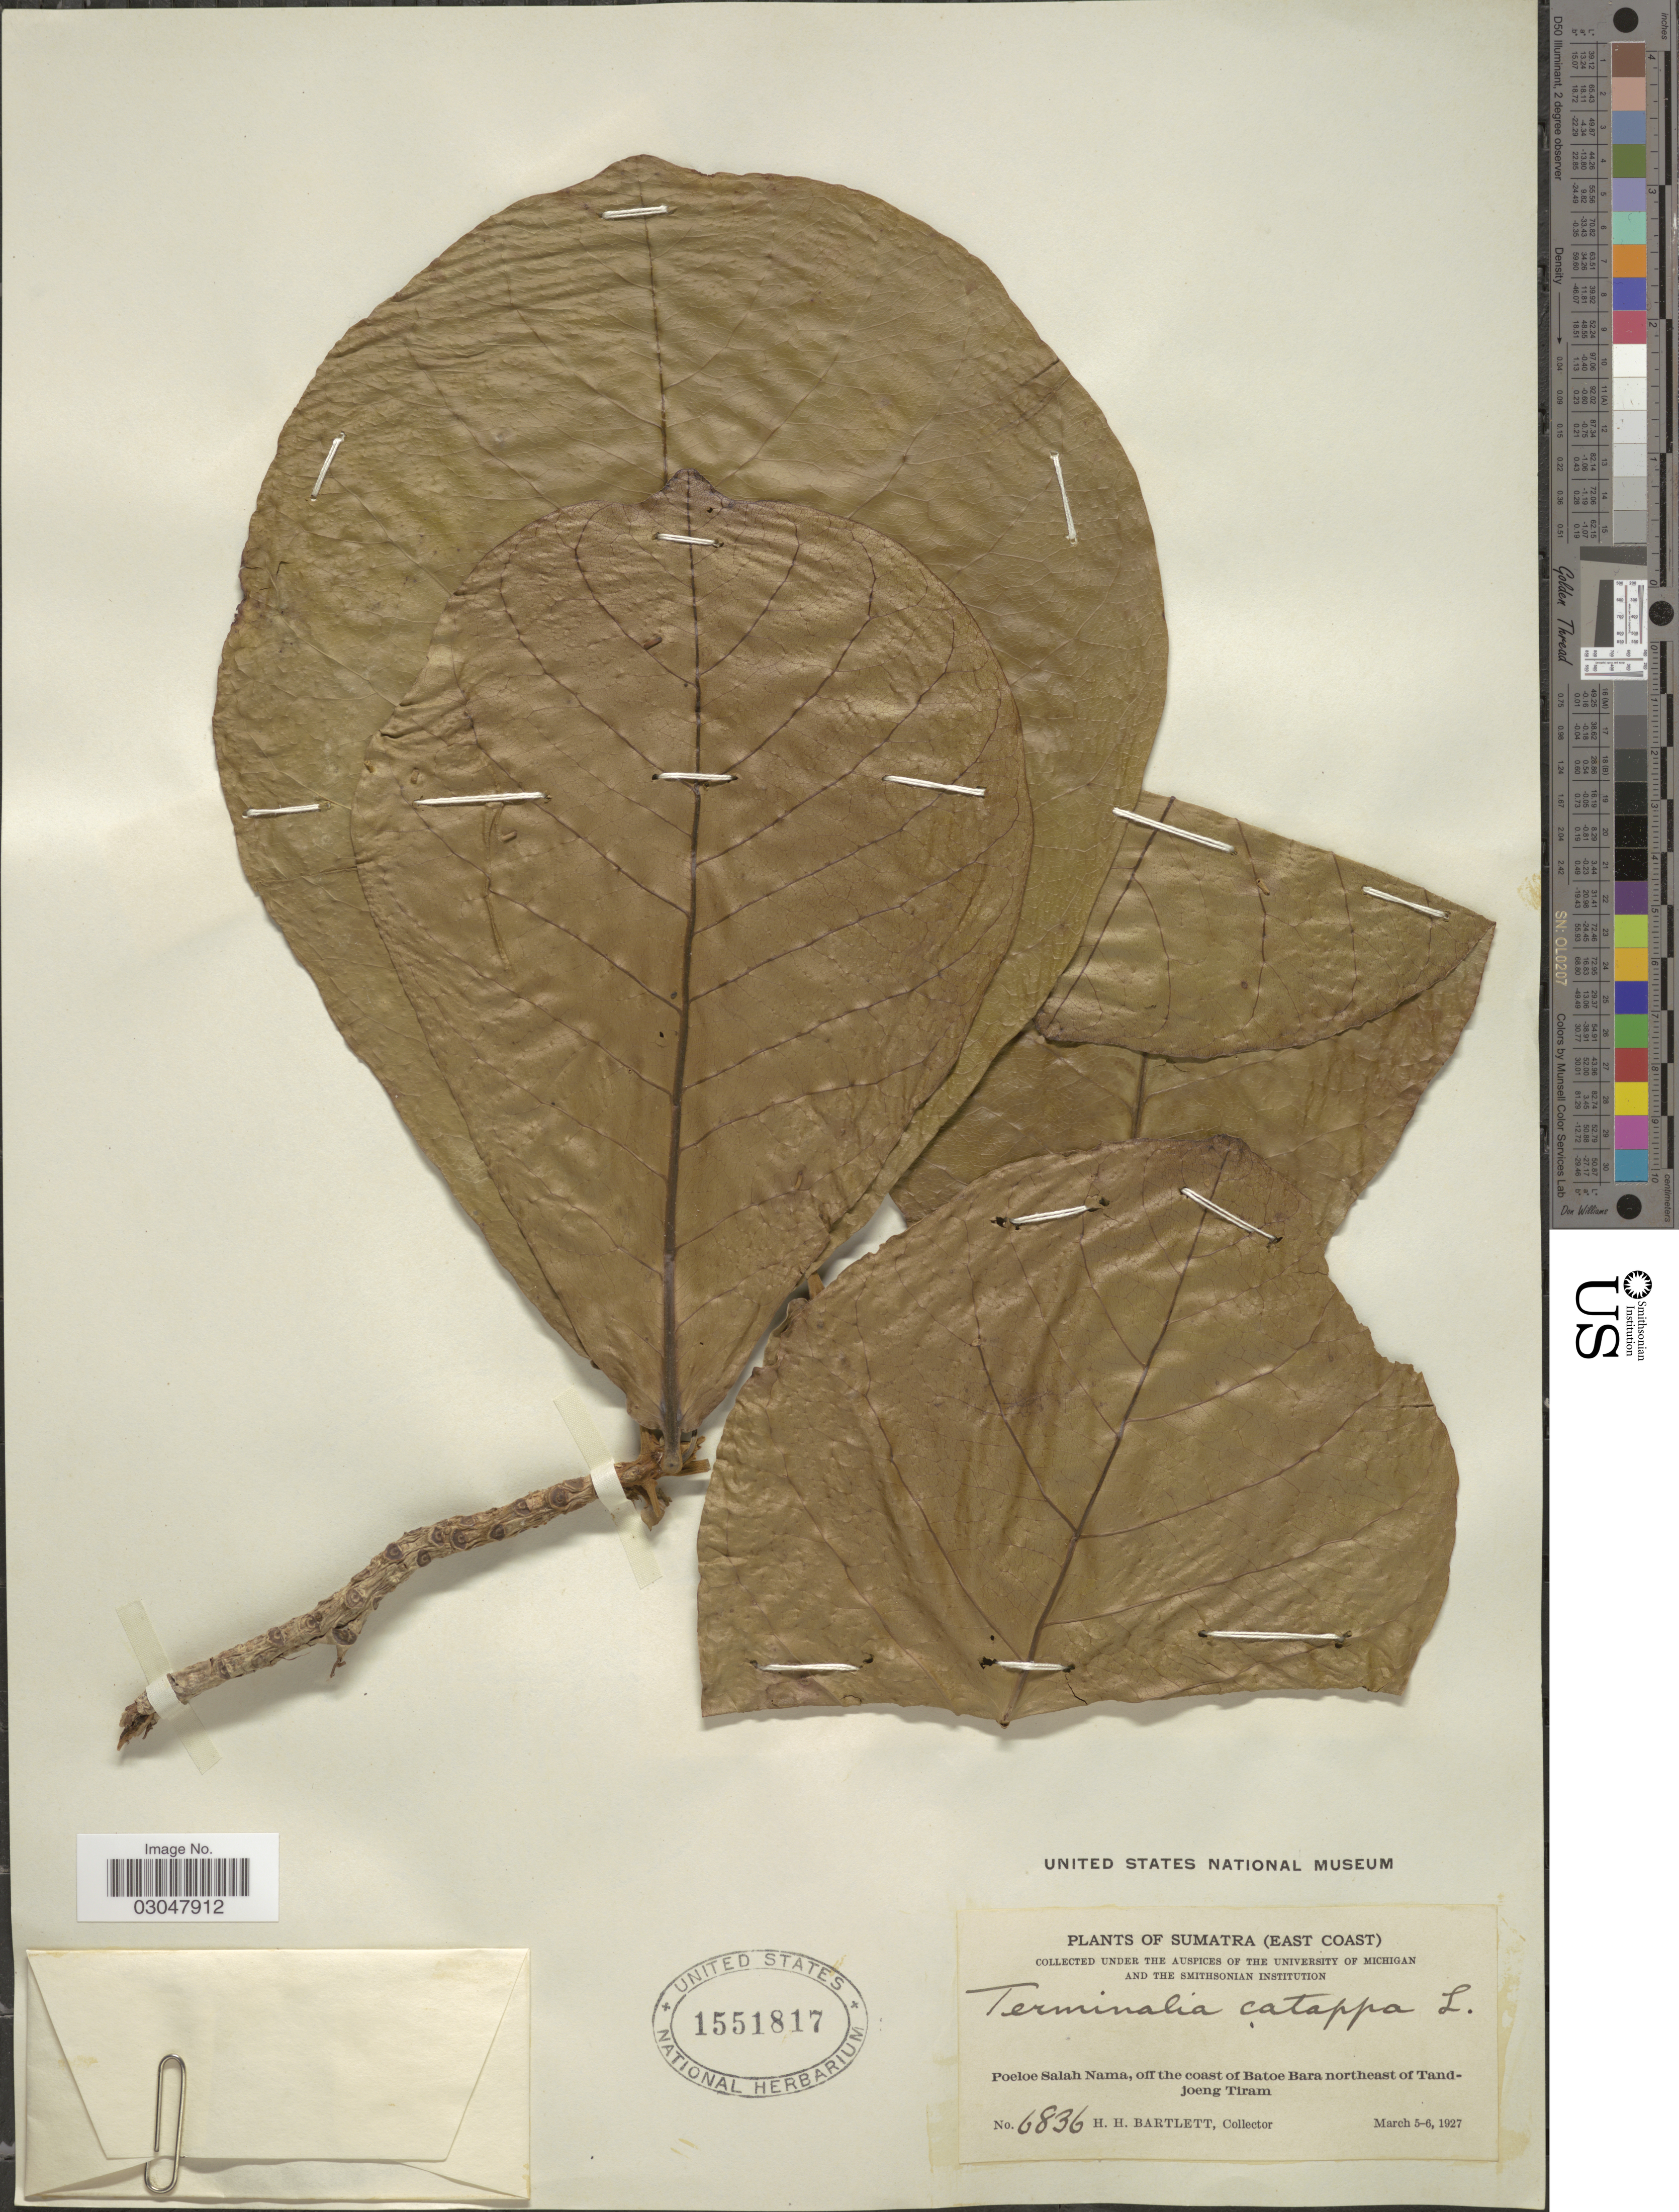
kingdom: Plantae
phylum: Tracheophyta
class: Magnoliopsida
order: Myrtales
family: Combretaceae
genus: Terminalia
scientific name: Terminalia catappa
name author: L.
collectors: H. H. Bartlett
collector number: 6836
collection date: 1927-03-05/1927-03-06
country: Indonesia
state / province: Sumatra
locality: (East Coast). Poeloe Salah Nama, off the coast of Batoe Bara northeast of Tandjoeng Tiram.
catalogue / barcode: US 1551817